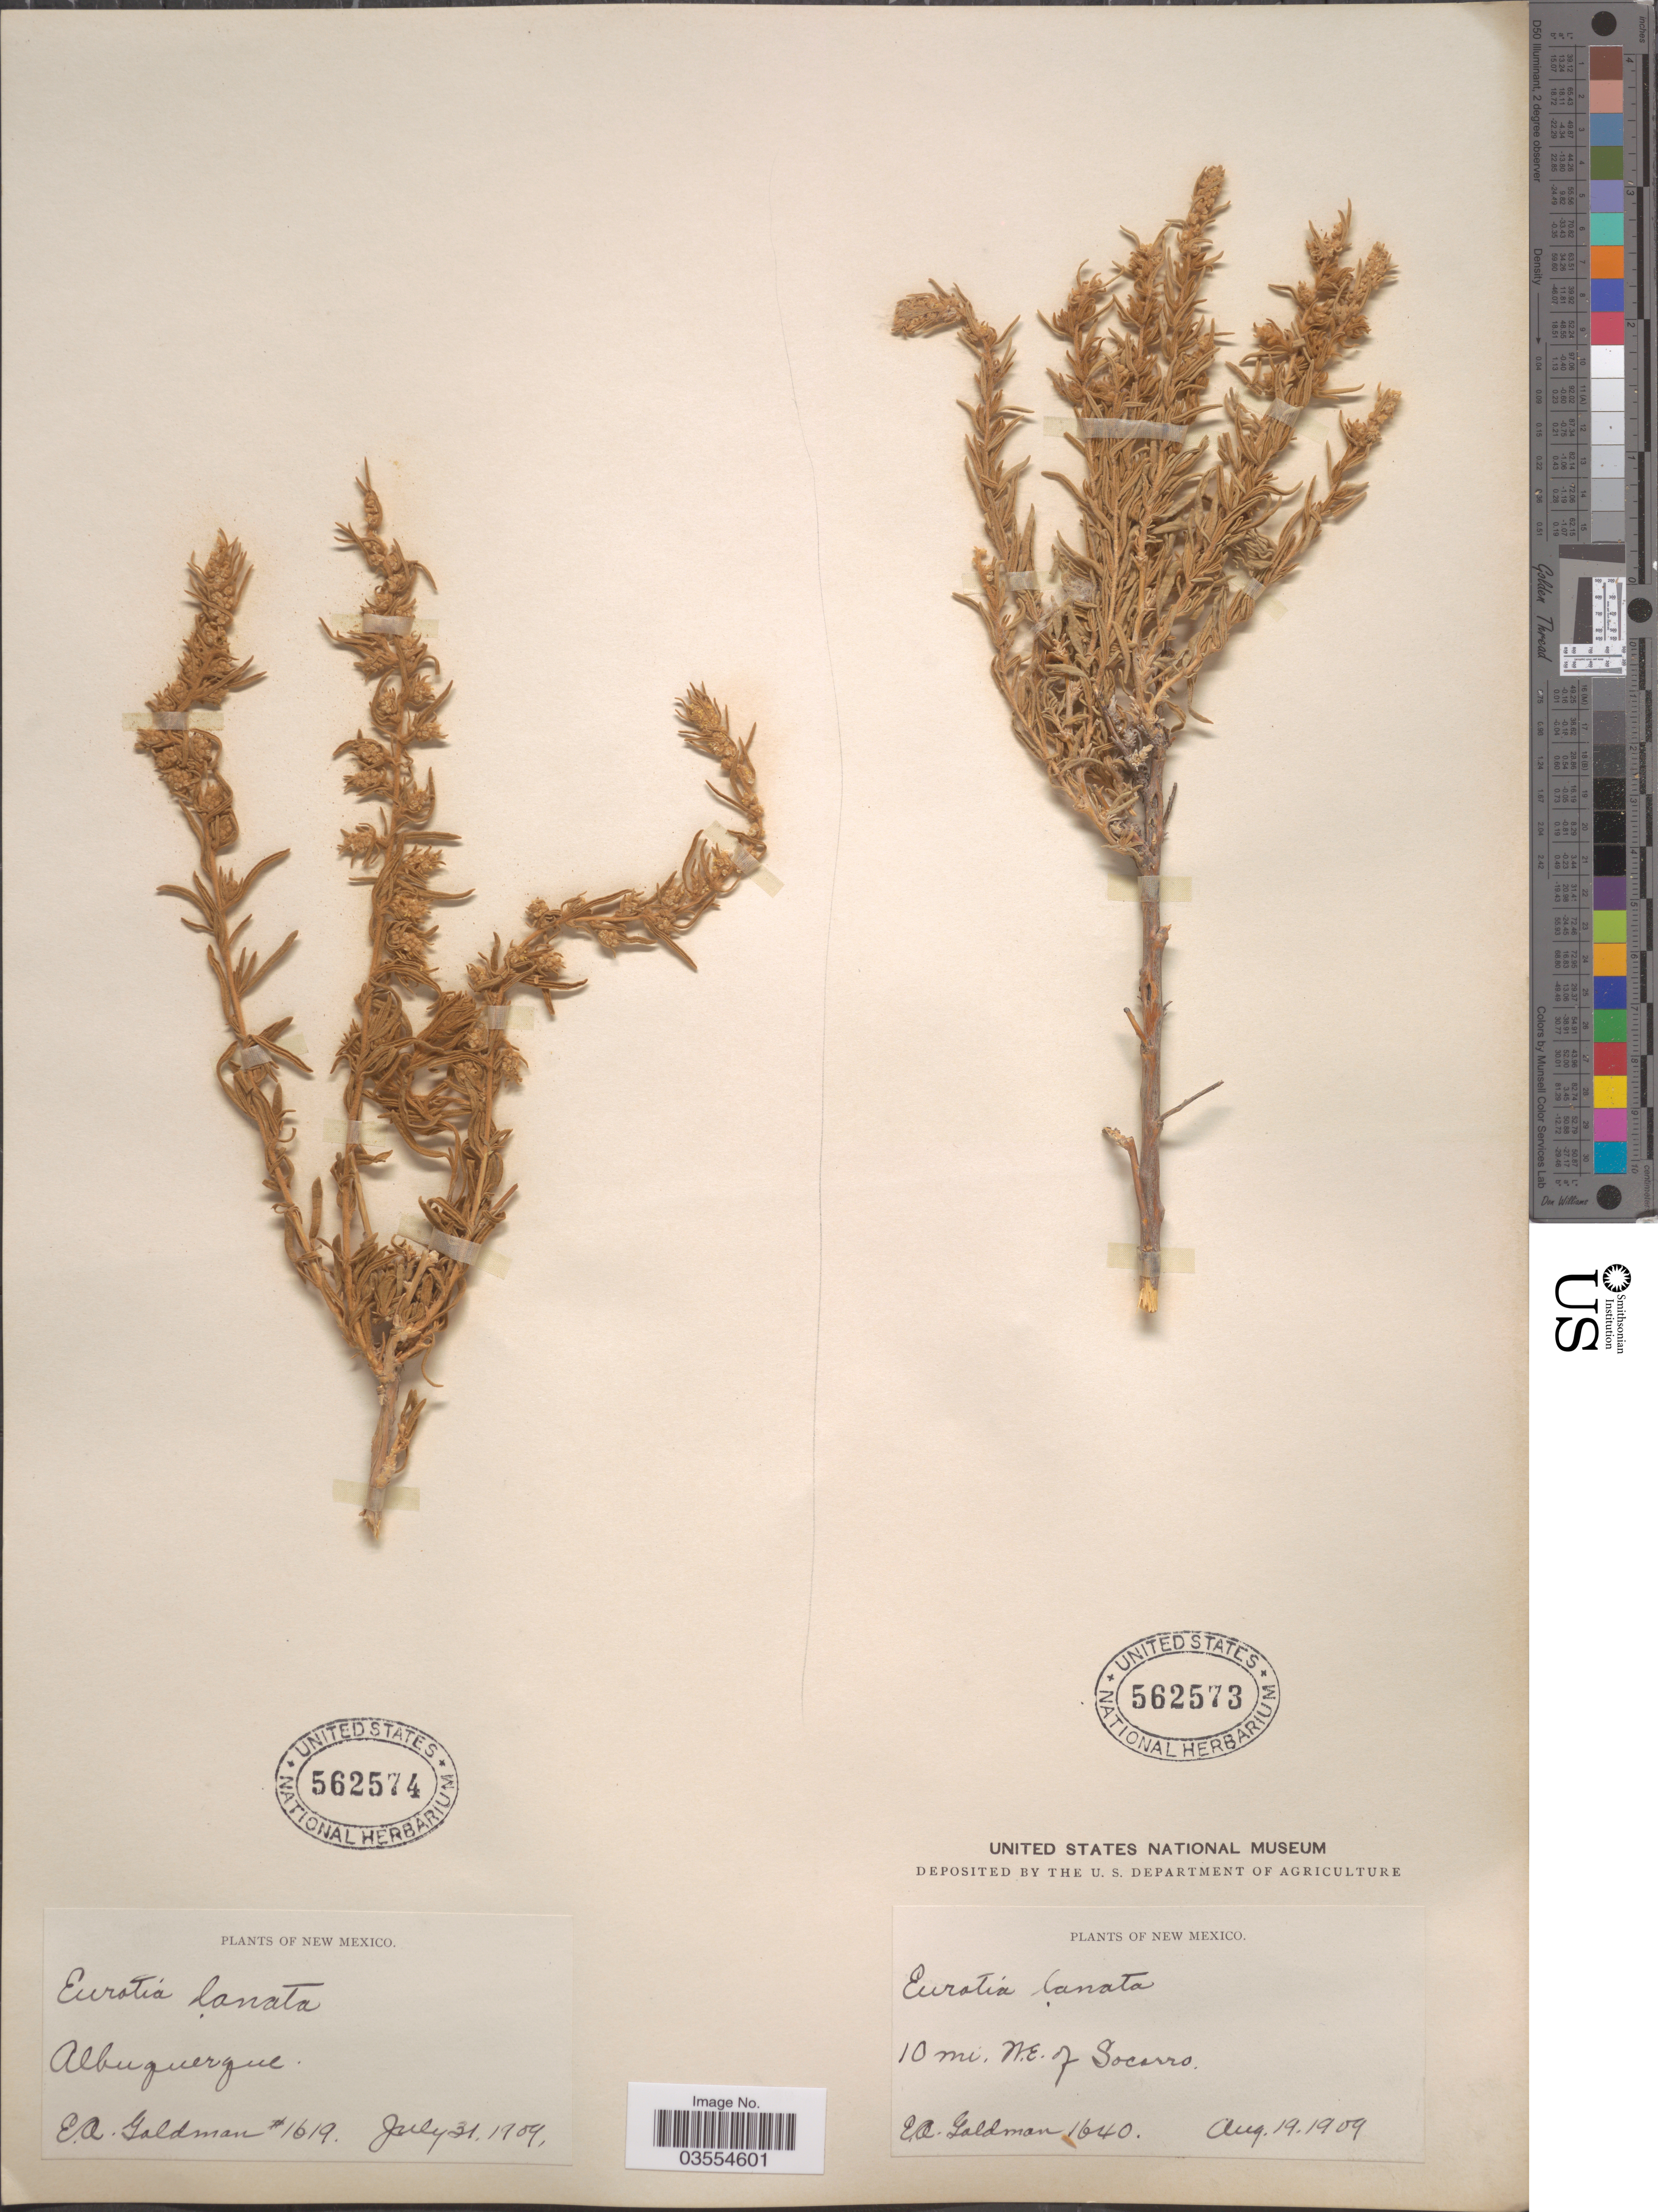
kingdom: Plantae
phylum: Tracheophyta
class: Magnoliopsida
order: Caryophyllales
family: Amaranthaceae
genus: Krascheninnikovia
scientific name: Krascheninnikovia lanata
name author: (Pursh) A. Meeuse & A.Smit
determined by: U.S. National Herbarium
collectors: E. A. Goldman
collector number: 1619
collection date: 1909-07-31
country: United States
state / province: New Mexico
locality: Albuquerque.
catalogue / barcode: US 562574